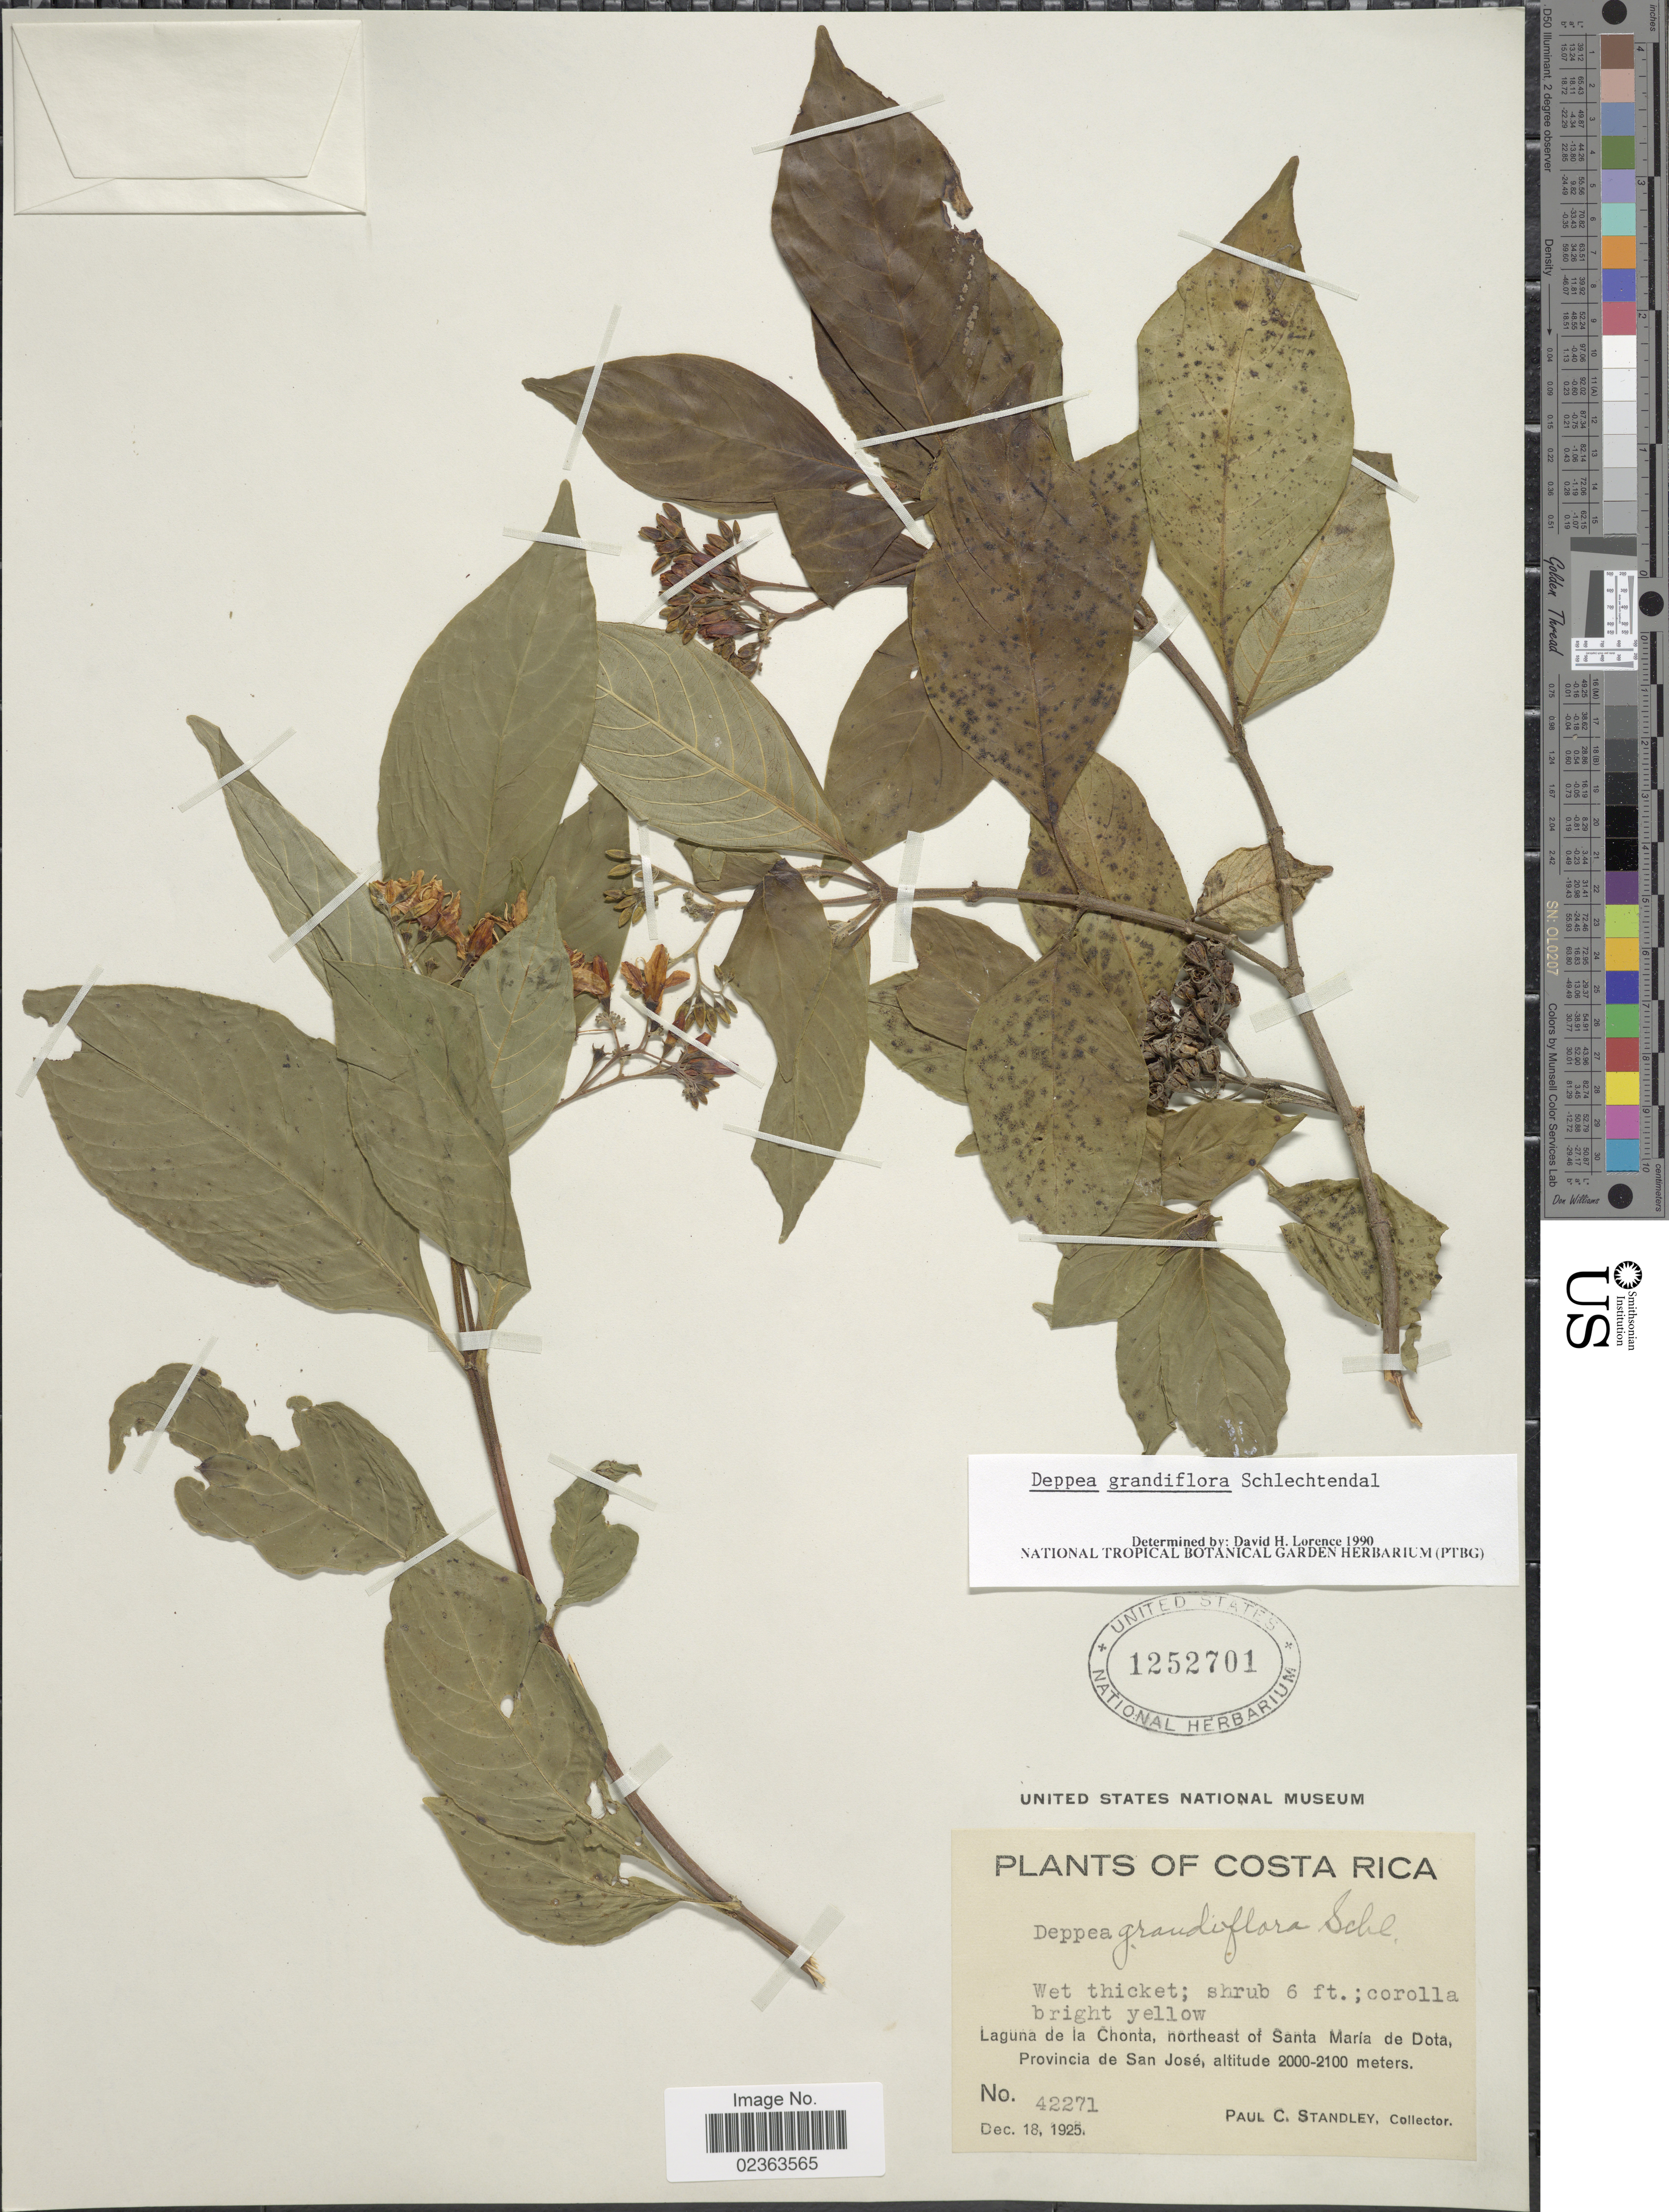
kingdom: Plantae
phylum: Tracheophyta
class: Magnoliopsida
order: Gentianales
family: Rubiaceae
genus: Deppea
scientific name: Deppea grandiflora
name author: Schltdl.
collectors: P. C. Standley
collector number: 42271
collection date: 1925-12-18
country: Costa Rica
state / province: San José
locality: Wet thicket; Laguna de la Chonta, northeast of Santa Maria de Dota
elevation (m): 2000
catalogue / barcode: US 1252701